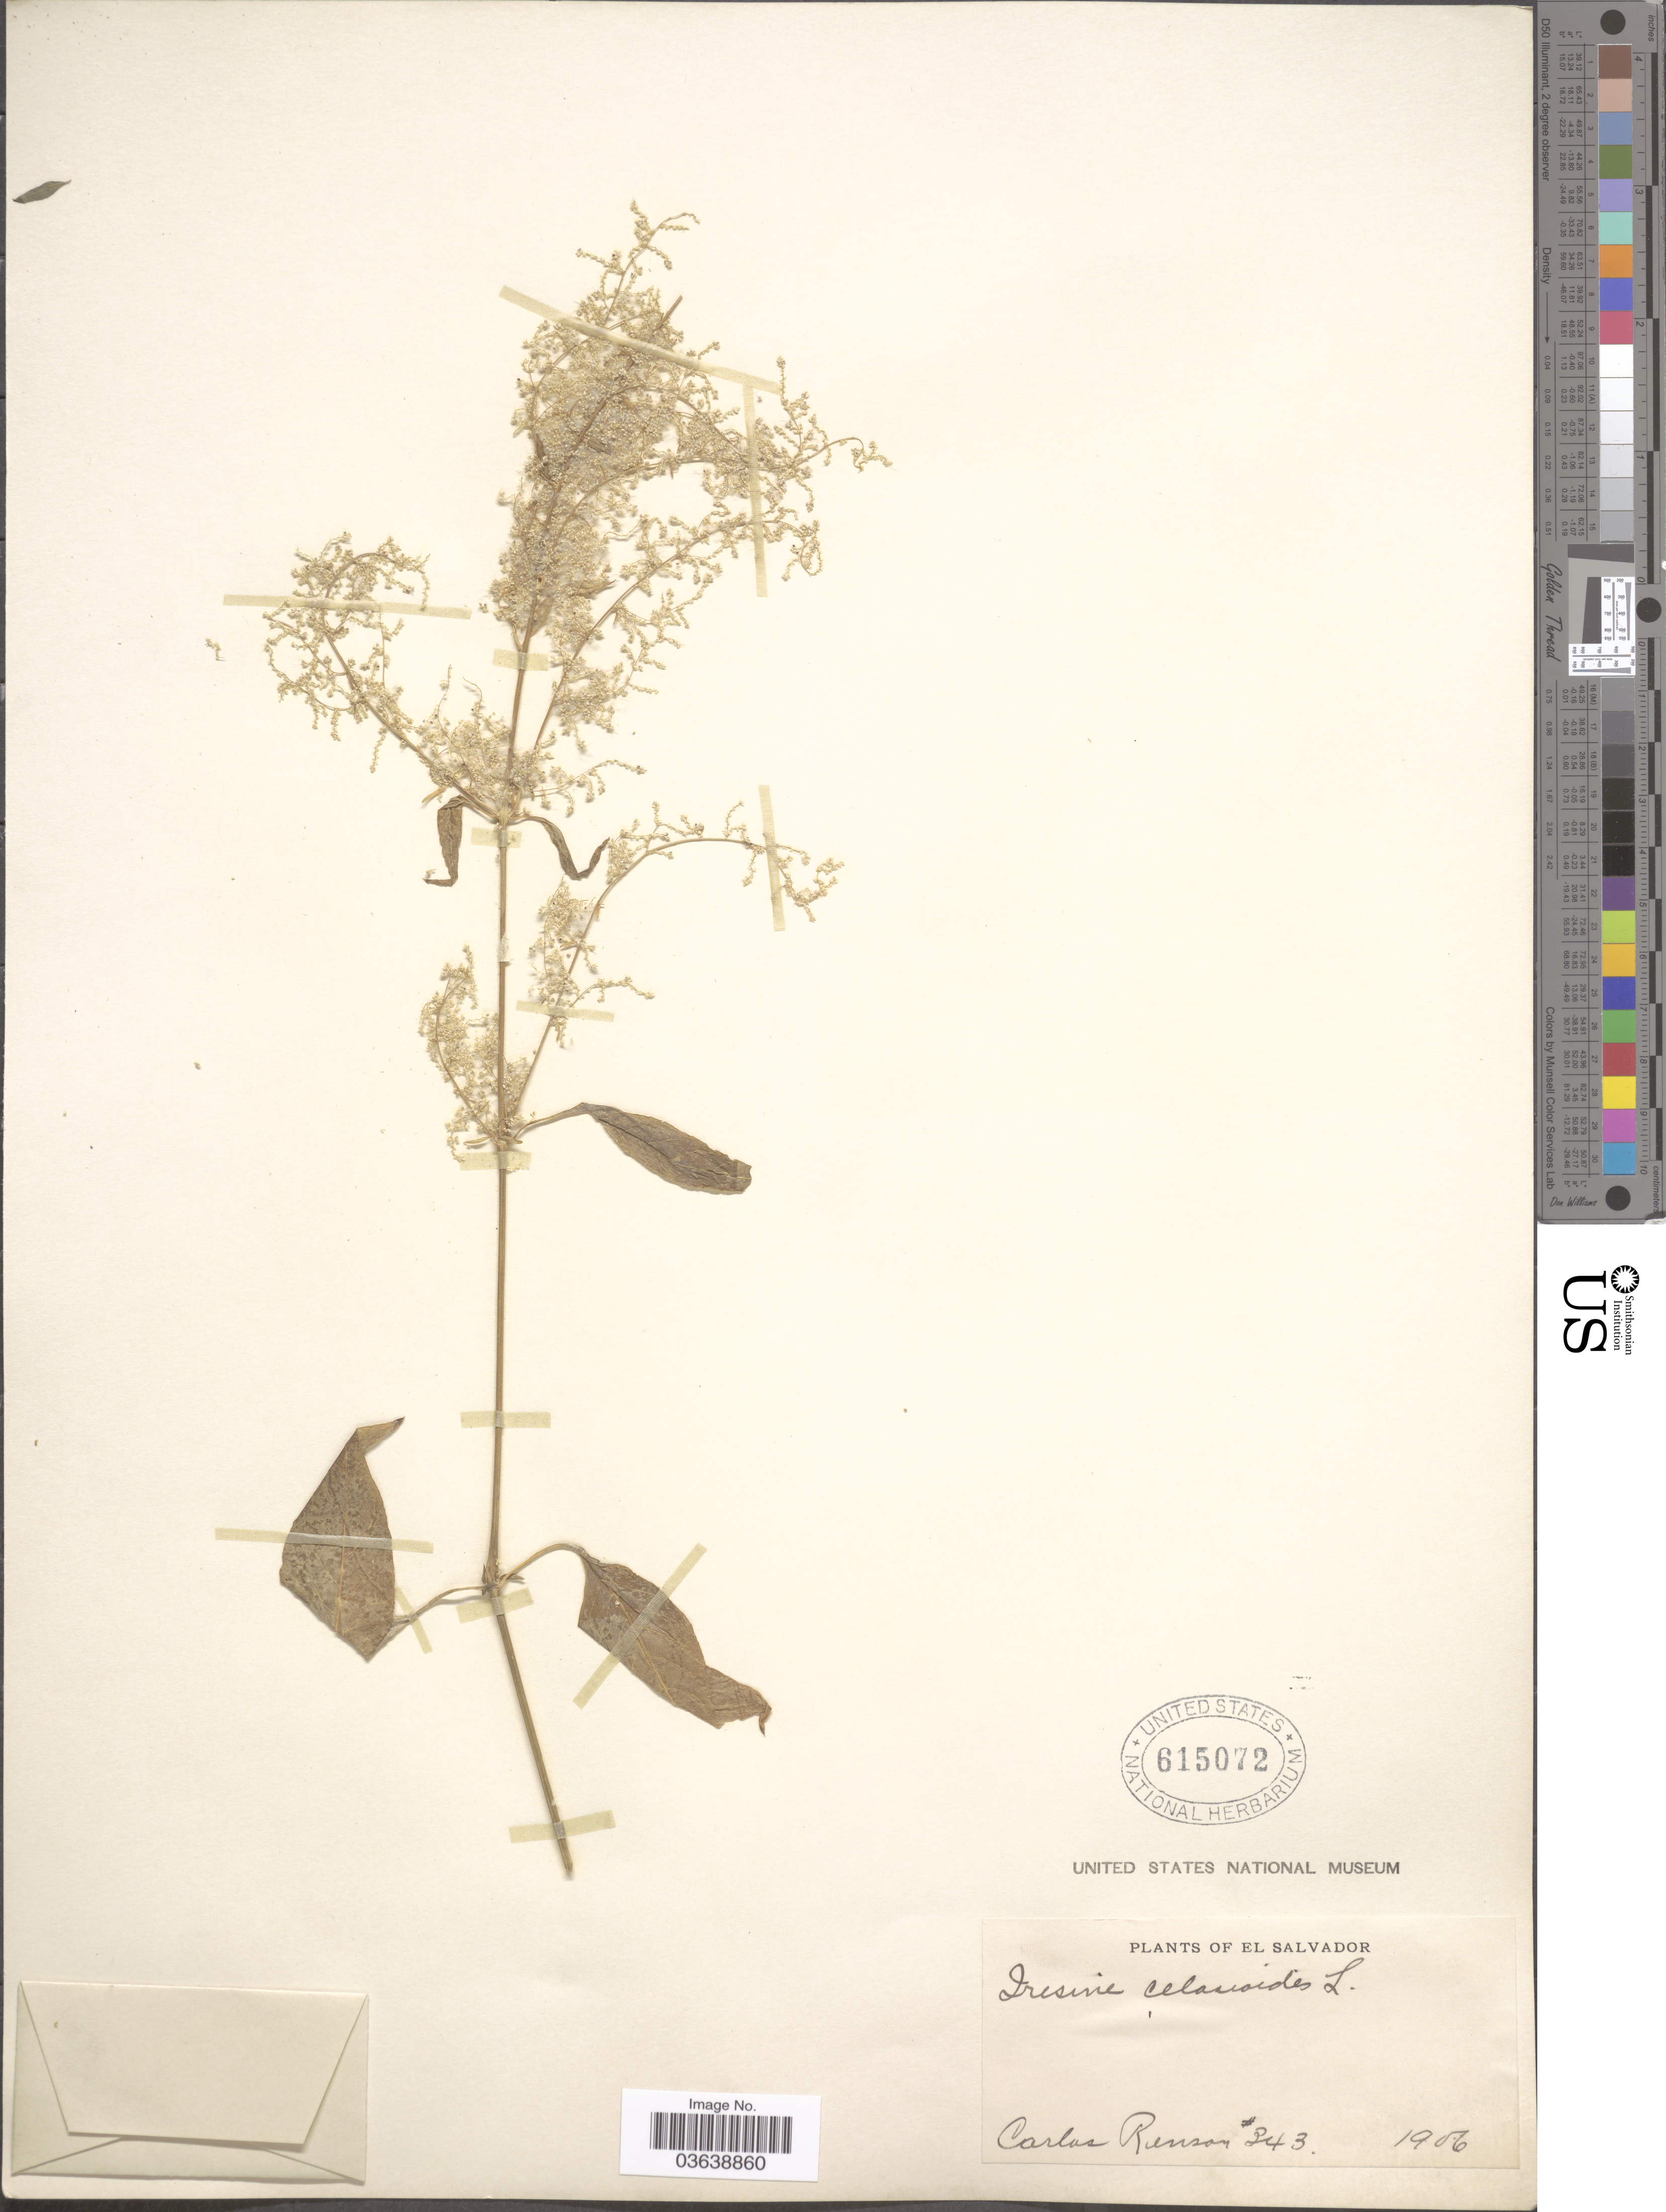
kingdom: Plantae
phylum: Tracheophyta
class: Magnoliopsida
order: Caryophyllales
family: Amaranthaceae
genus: Iresine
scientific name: Iresine diffusa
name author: Humb. & Bonpl. ex Willd.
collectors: C. Renson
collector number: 343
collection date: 1906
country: El Salvador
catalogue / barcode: US 615072